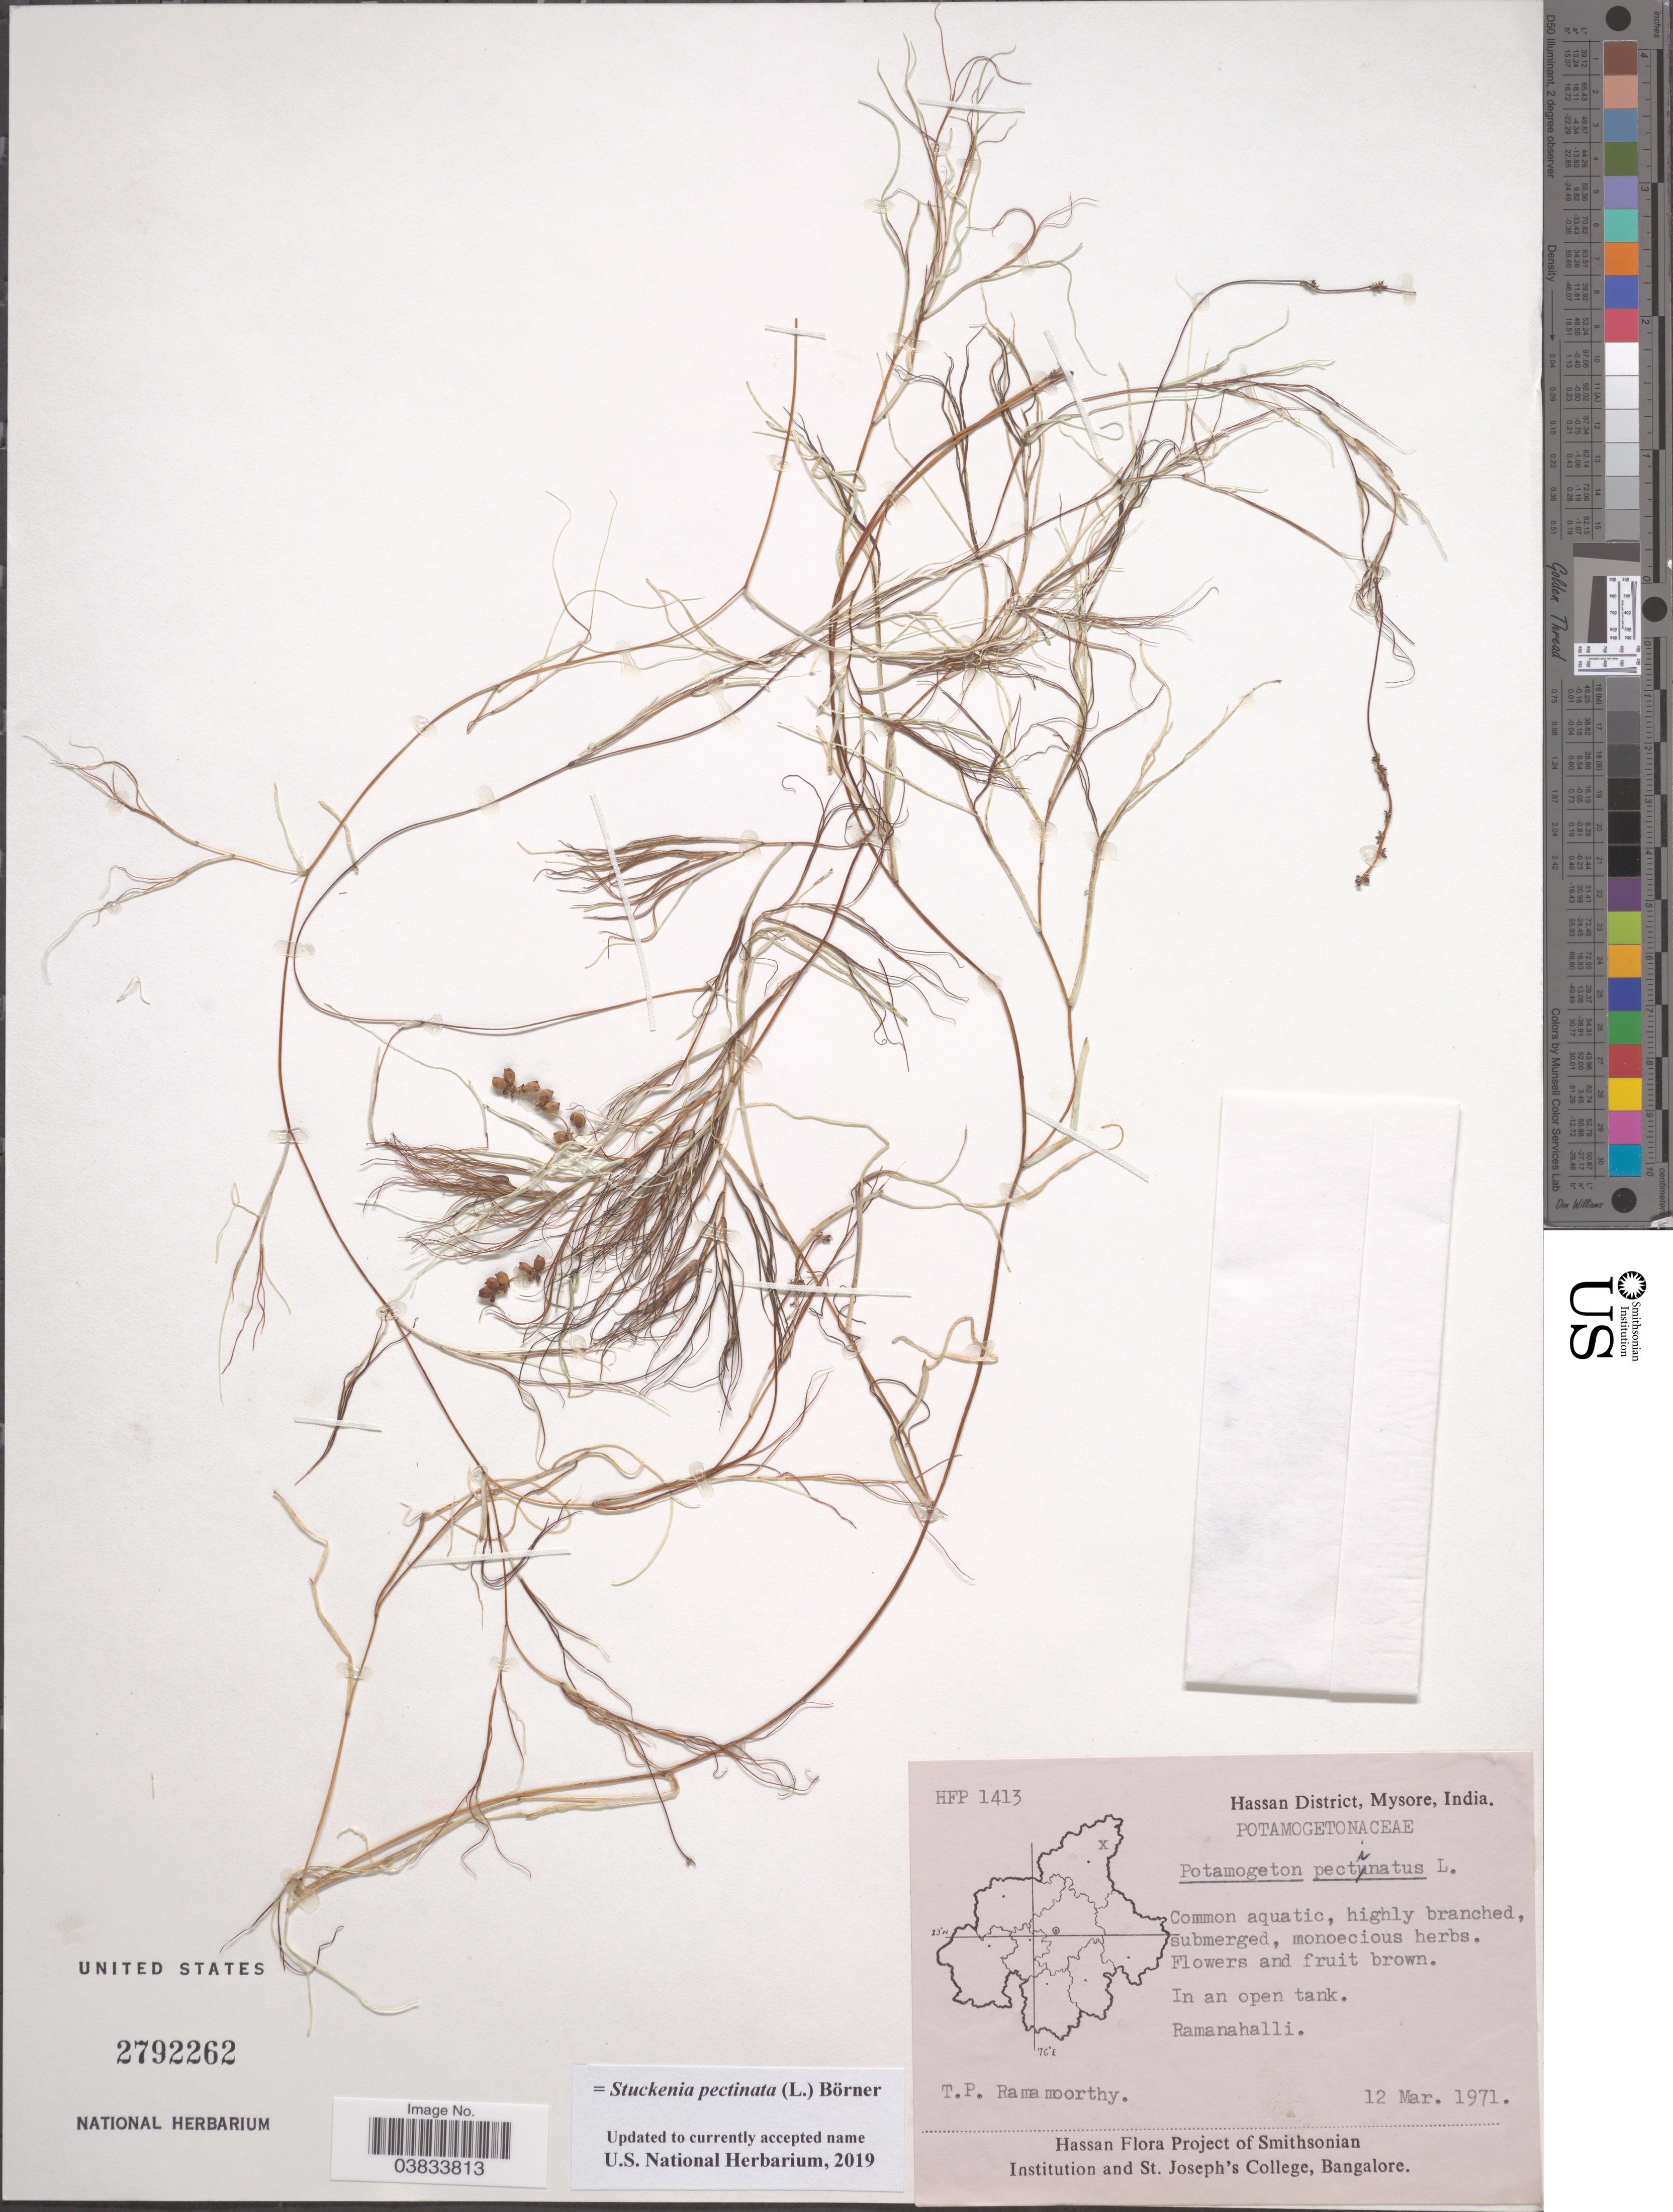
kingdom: Plantae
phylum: Tracheophyta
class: Liliopsida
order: Alismatales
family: Potamogetonaceae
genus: Stuckenia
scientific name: Stuckenia pectinata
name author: (L.) Börner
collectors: T. P. Ramamoorthy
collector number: HFP 1413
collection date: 1971-03-12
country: India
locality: Hassan District, Mysore. Ramanahalli.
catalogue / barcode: US 2792262